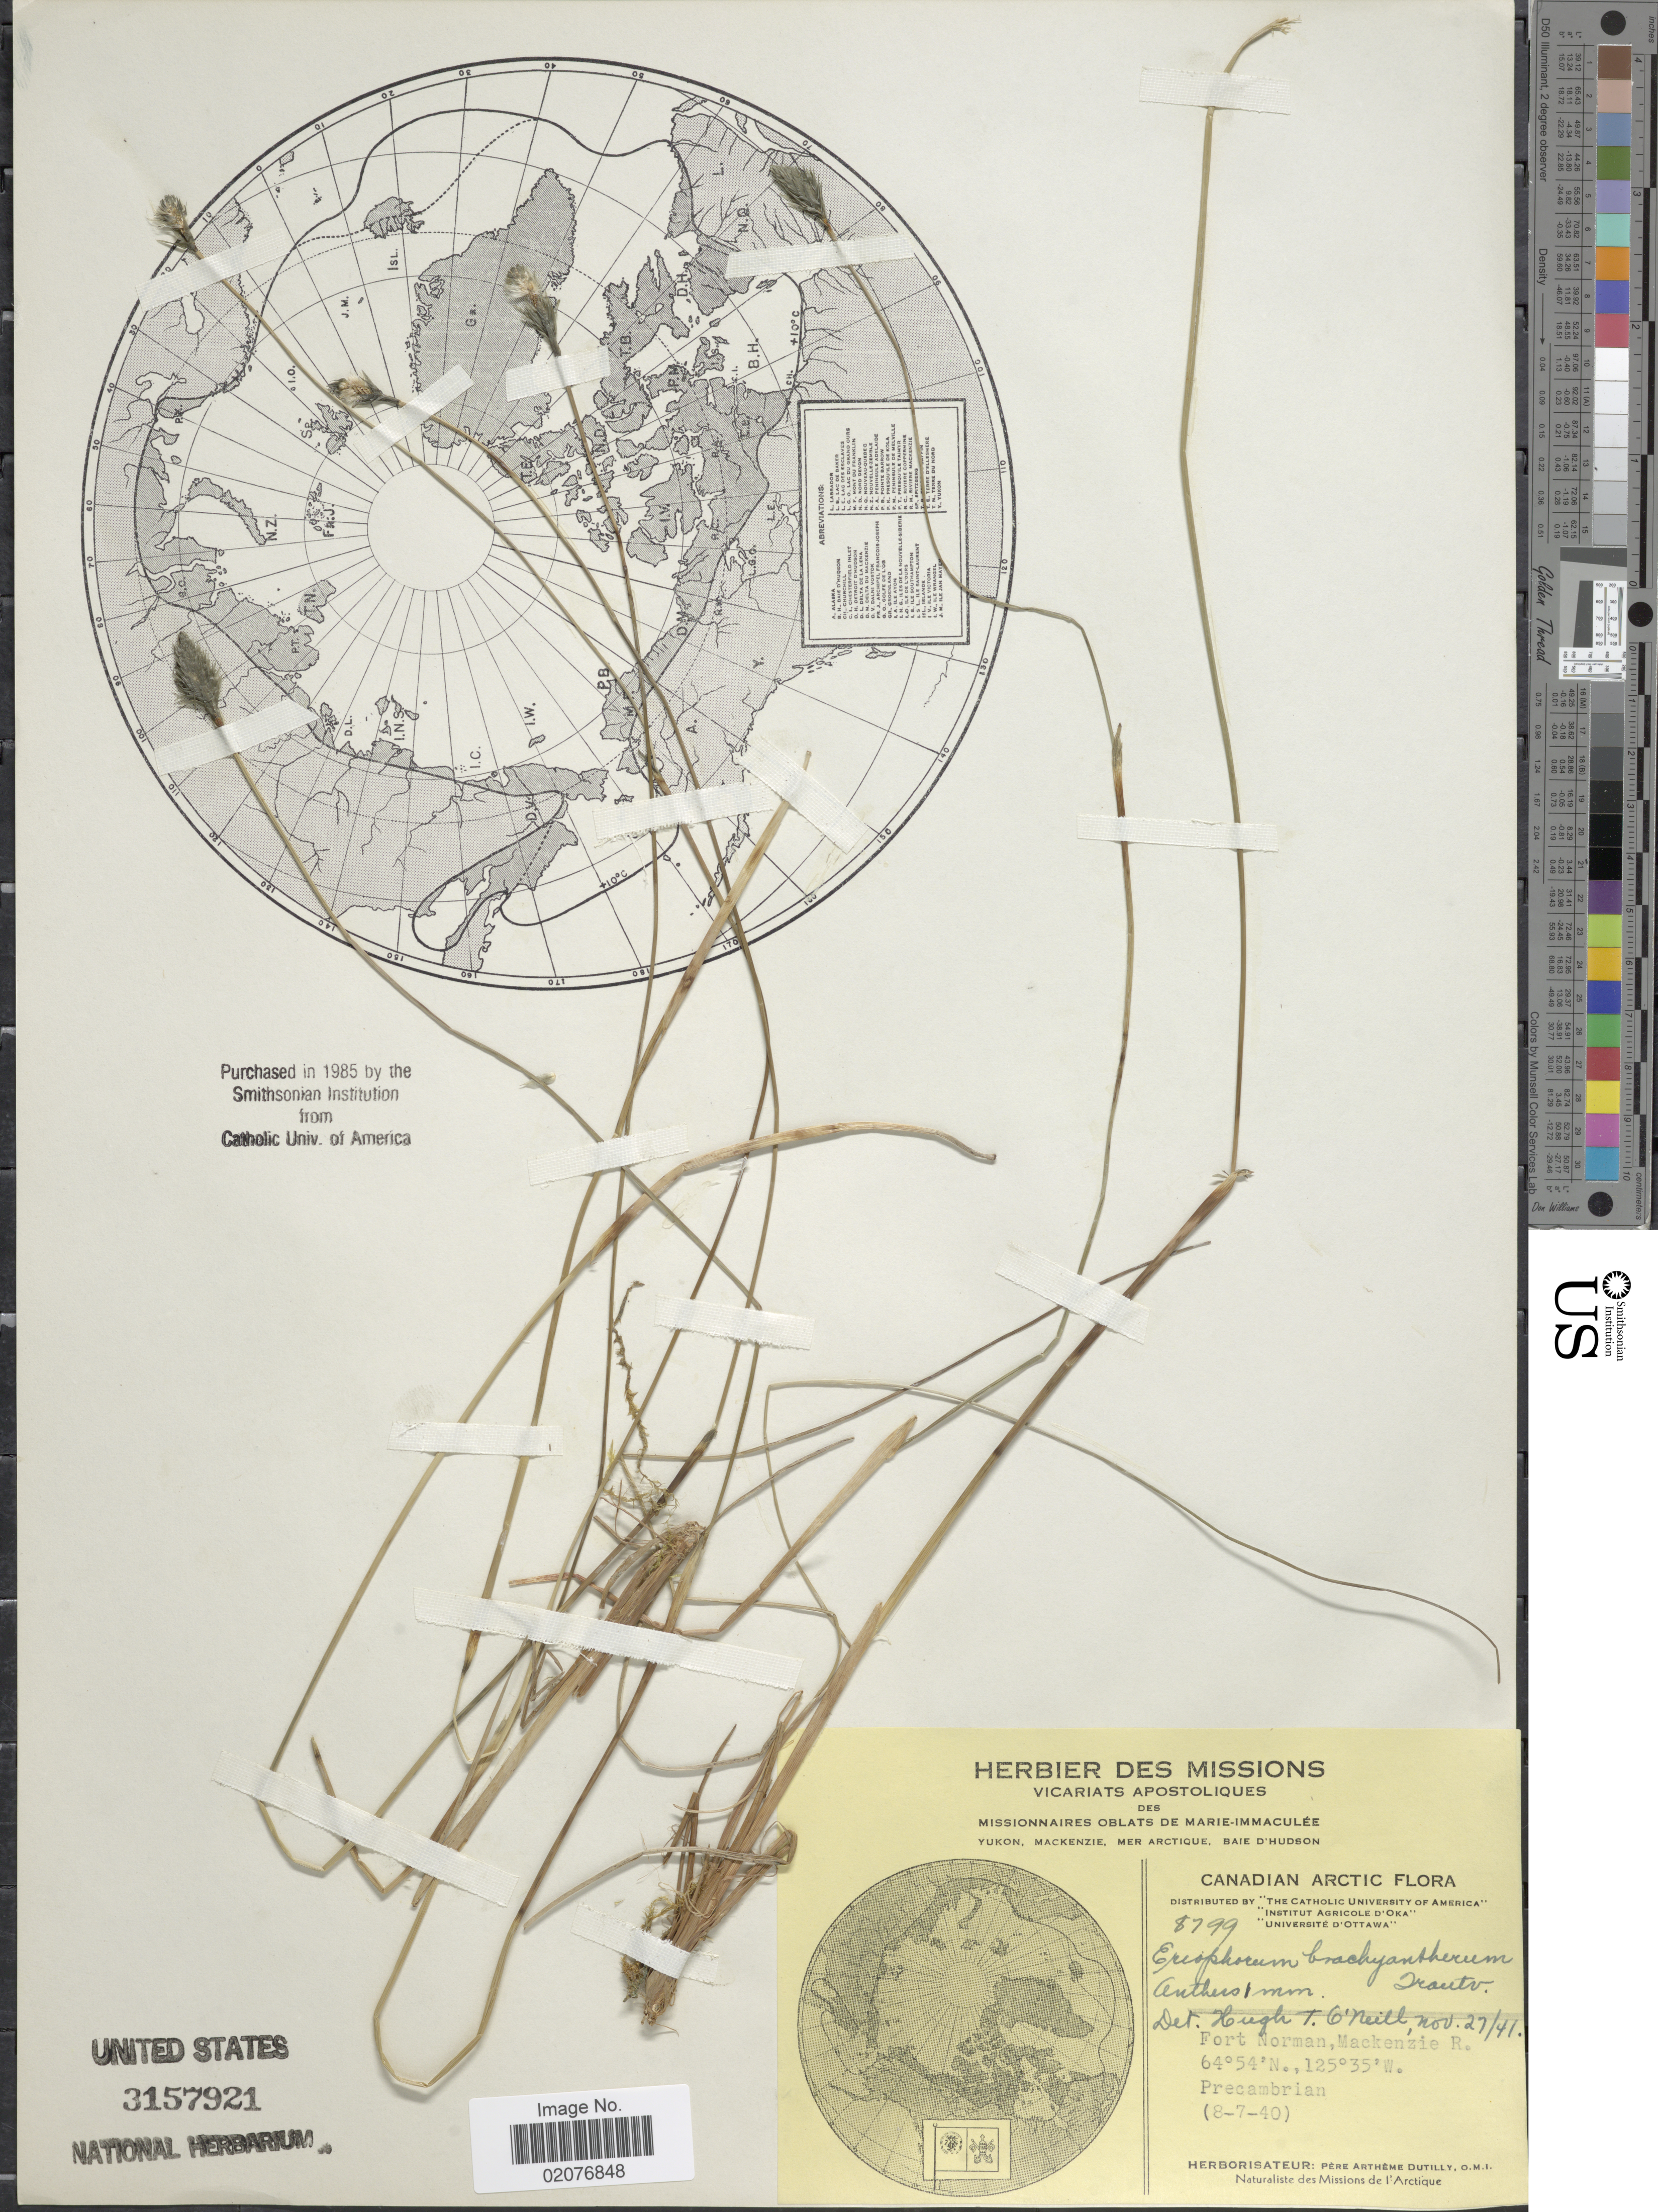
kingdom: Plantae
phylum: Tracheophyta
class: Liliopsida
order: Poales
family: Cyperaceae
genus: Eriophorum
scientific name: Eriophorum brachyantherum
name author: Trautv. & C.A. Mey.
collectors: P. Dutilly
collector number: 8799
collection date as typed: Transcribed d/m/y: 8/7/40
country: Canada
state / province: Northwest Territories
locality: Canadian Arctic, Fort Norman, Mackenzie R.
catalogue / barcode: US 3157921